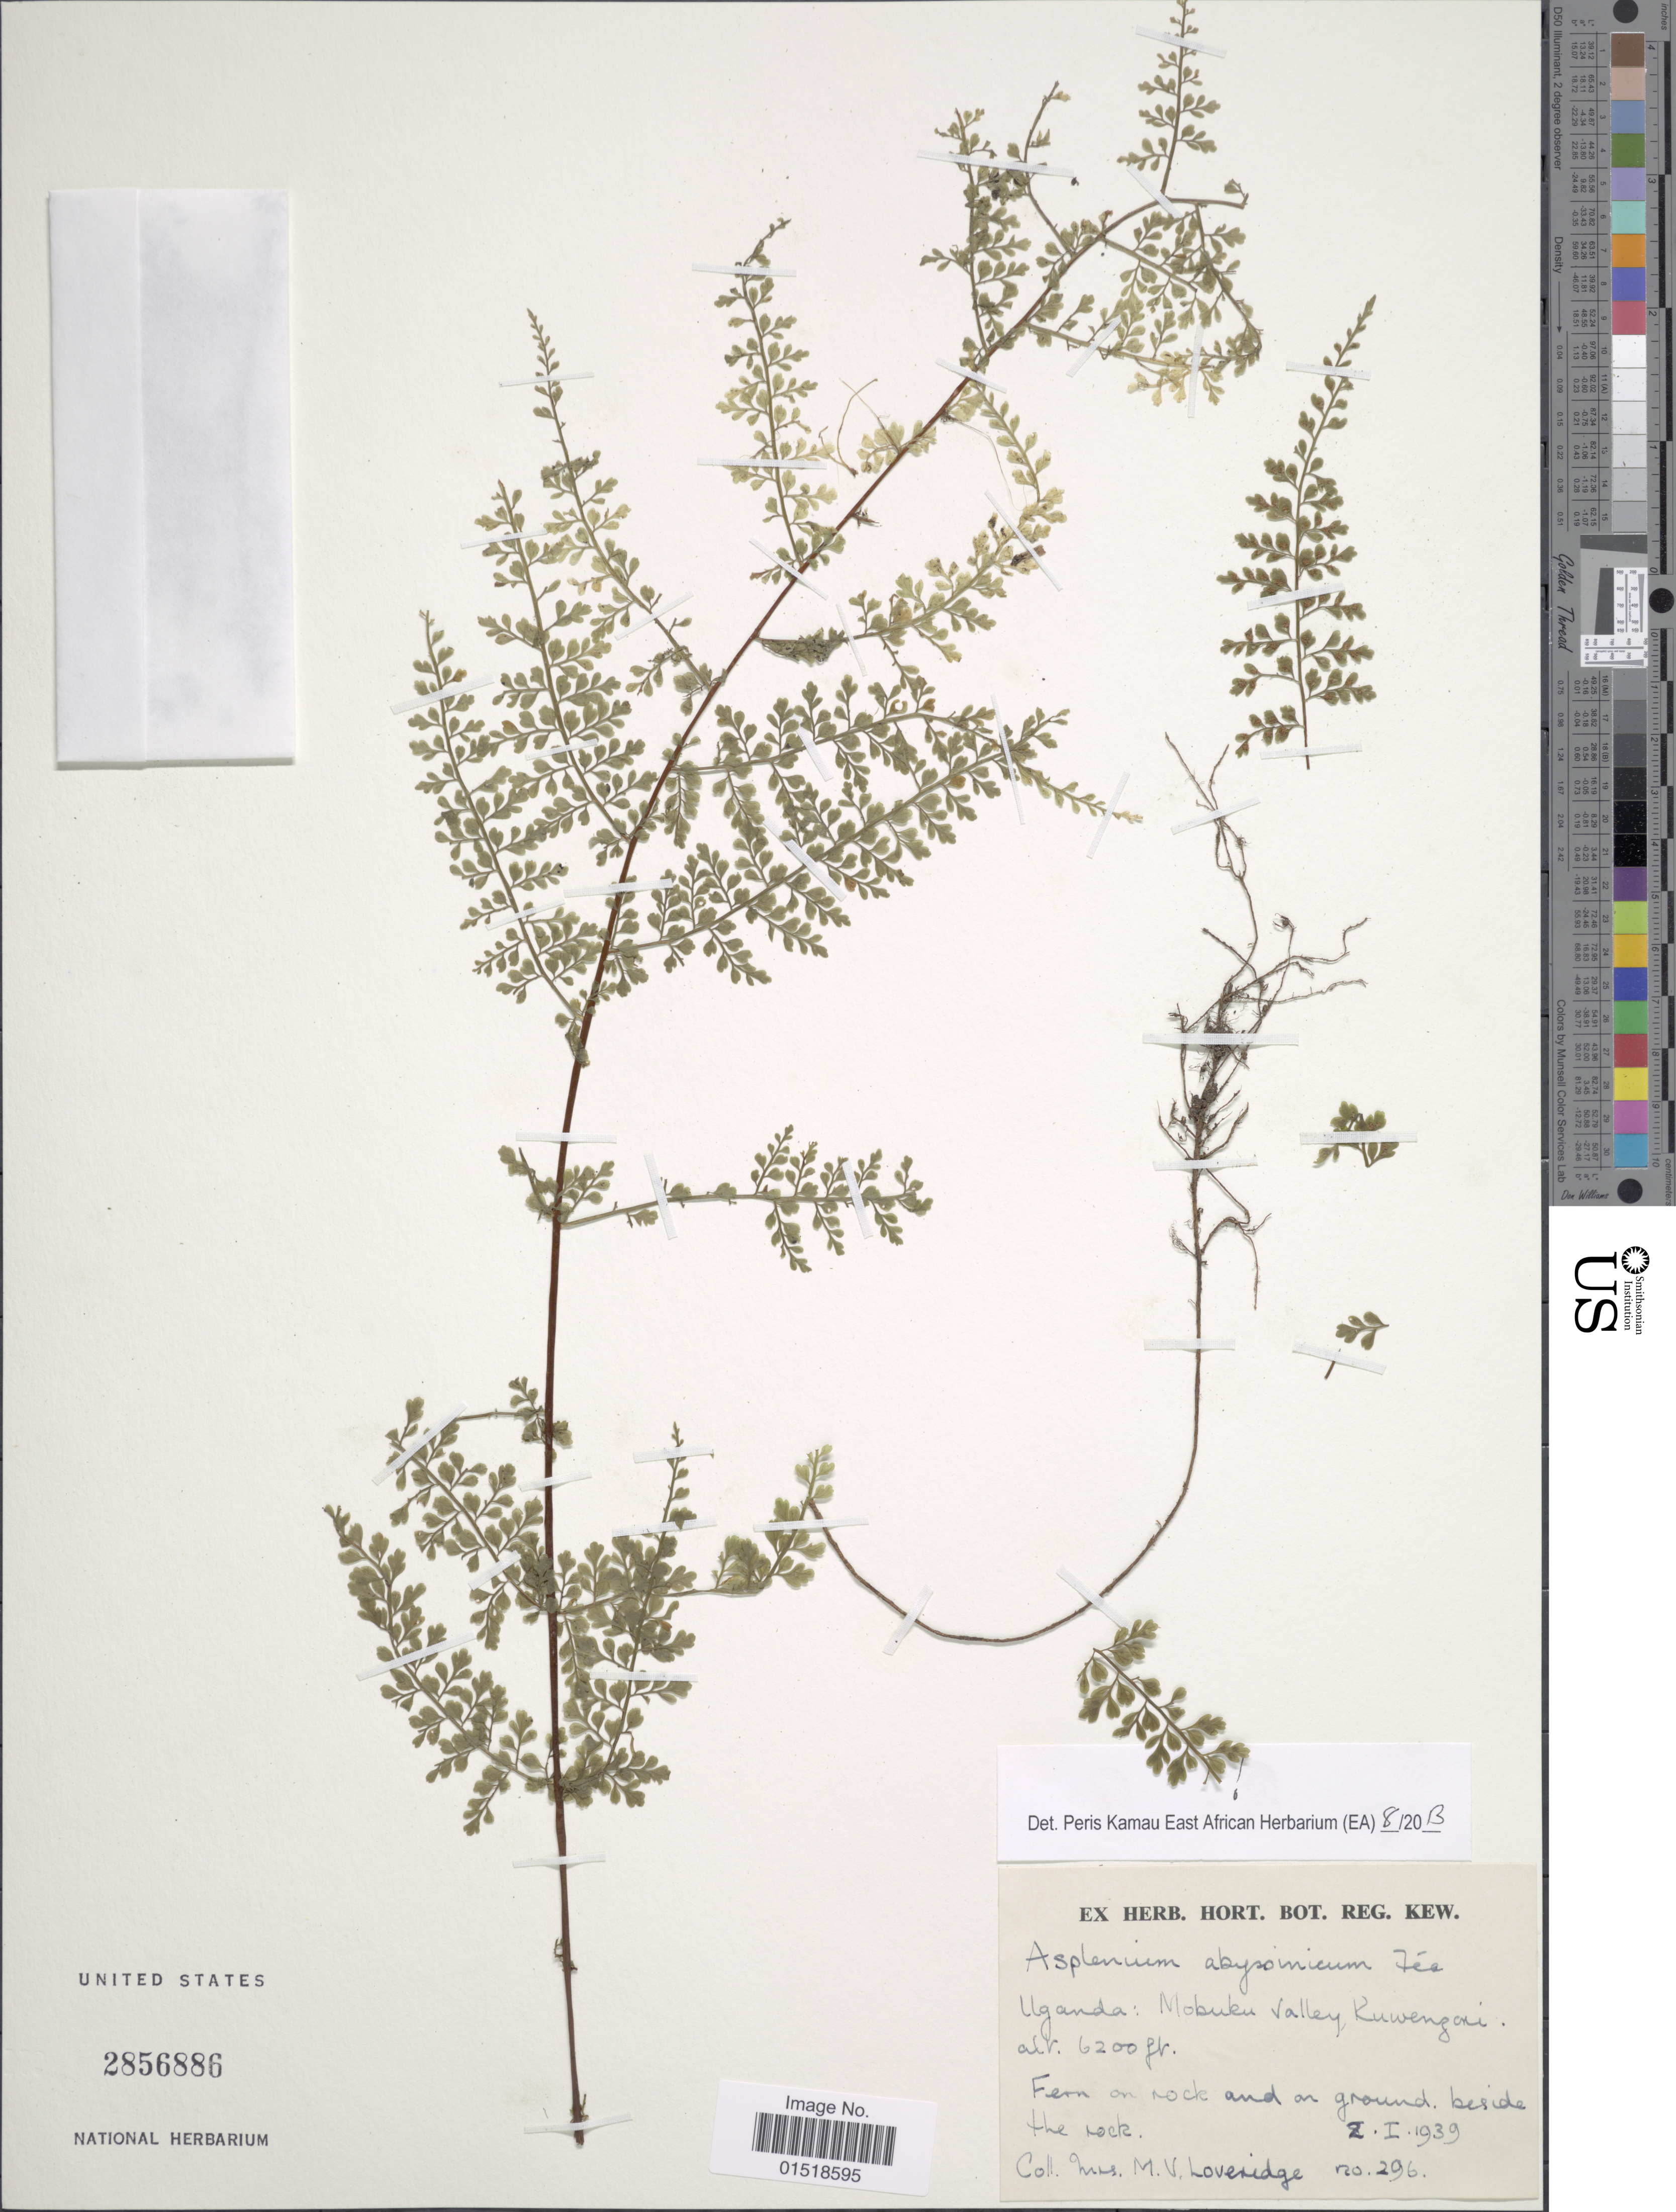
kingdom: Plantae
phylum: Tracheophyta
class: Polypodiopsida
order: Polypodiales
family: Aspleniaceae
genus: Asplenium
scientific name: Asplenium abyssinicum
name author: Fée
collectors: M. Loveridge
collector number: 296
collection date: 1939-01-02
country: Uganda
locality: Uganda: Mobuku Valley Ruwengai.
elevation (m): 1890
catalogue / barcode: US 2856886